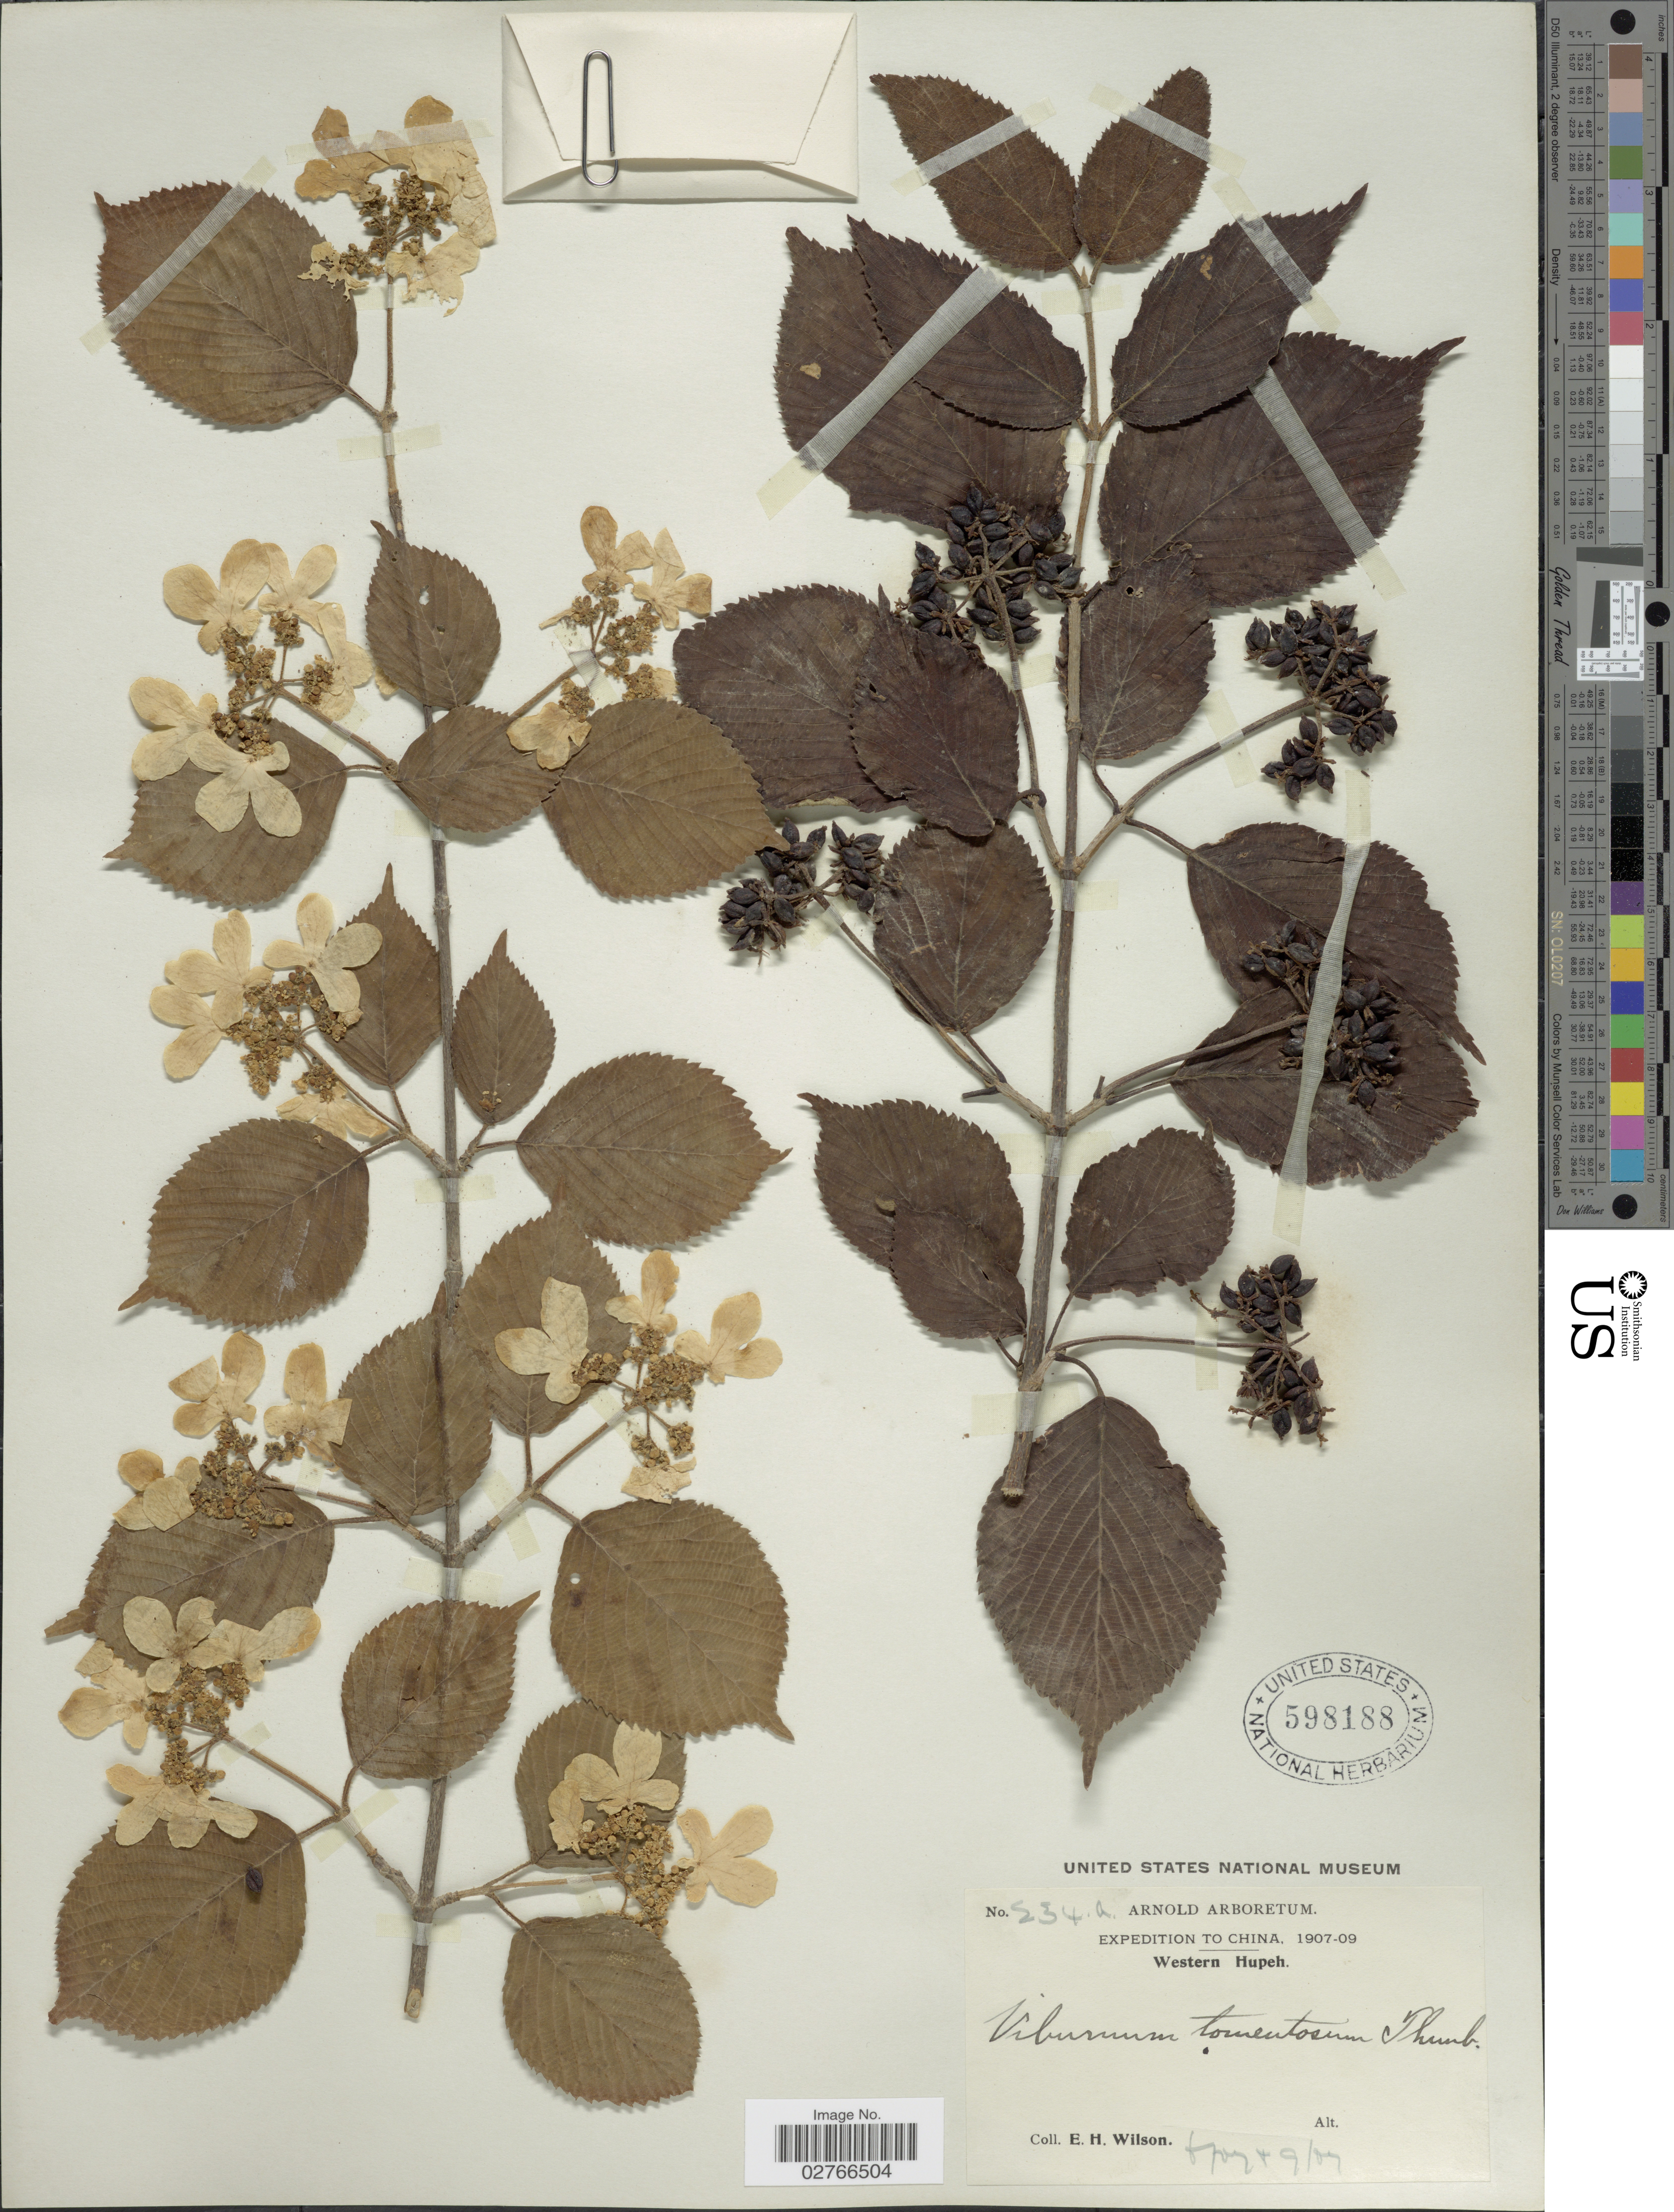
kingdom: Plantae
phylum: Tracheophyta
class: Magnoliopsida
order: Dipsacales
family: Viburnaceae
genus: Viburnum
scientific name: Viburnum tomentosum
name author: Thunb.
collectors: E. Wilson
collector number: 234a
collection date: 1907-06/1907-09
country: China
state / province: Hubei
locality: Western Hupeh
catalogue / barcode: US 598188